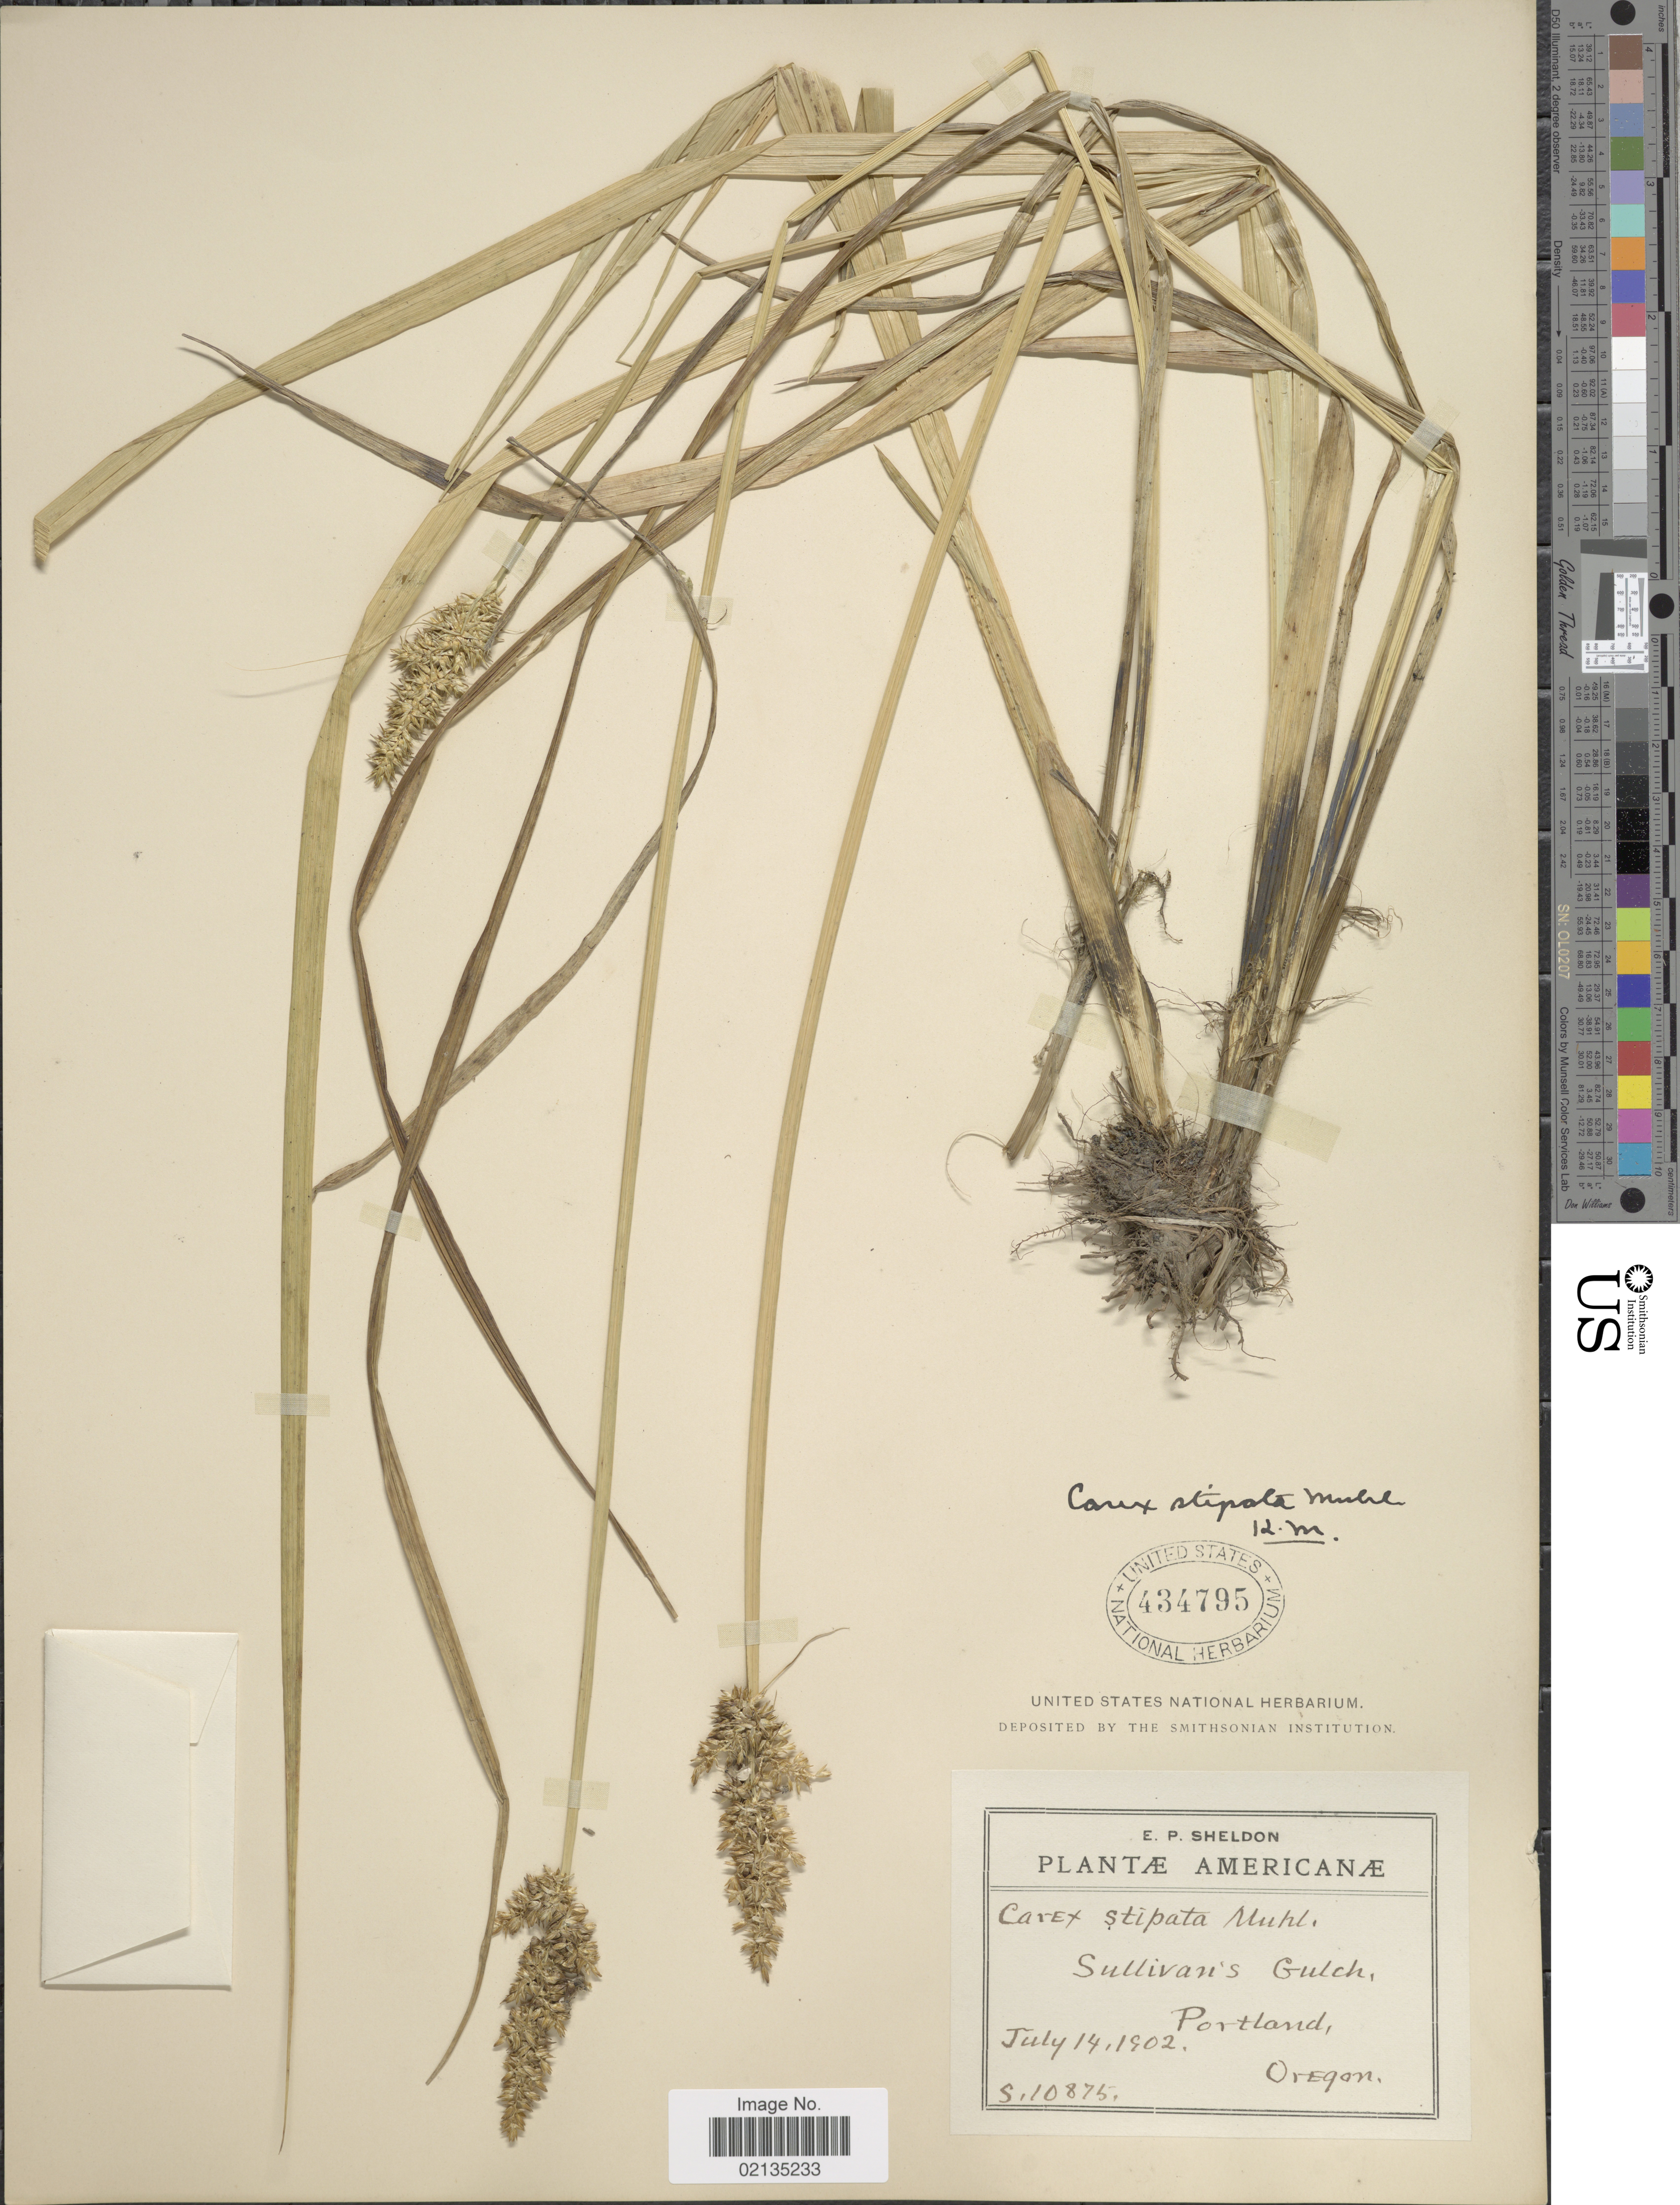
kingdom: Plantae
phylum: Tracheophyta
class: Liliopsida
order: Poales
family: Cyperaceae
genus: Carex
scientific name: Carex stipata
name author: Muhl. ex Willd.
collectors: E. P. Sheldon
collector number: S10875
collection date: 1902-07-14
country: United States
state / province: Oregon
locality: Sullivan's Gulch, Portland, Oregon.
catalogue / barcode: US 434795